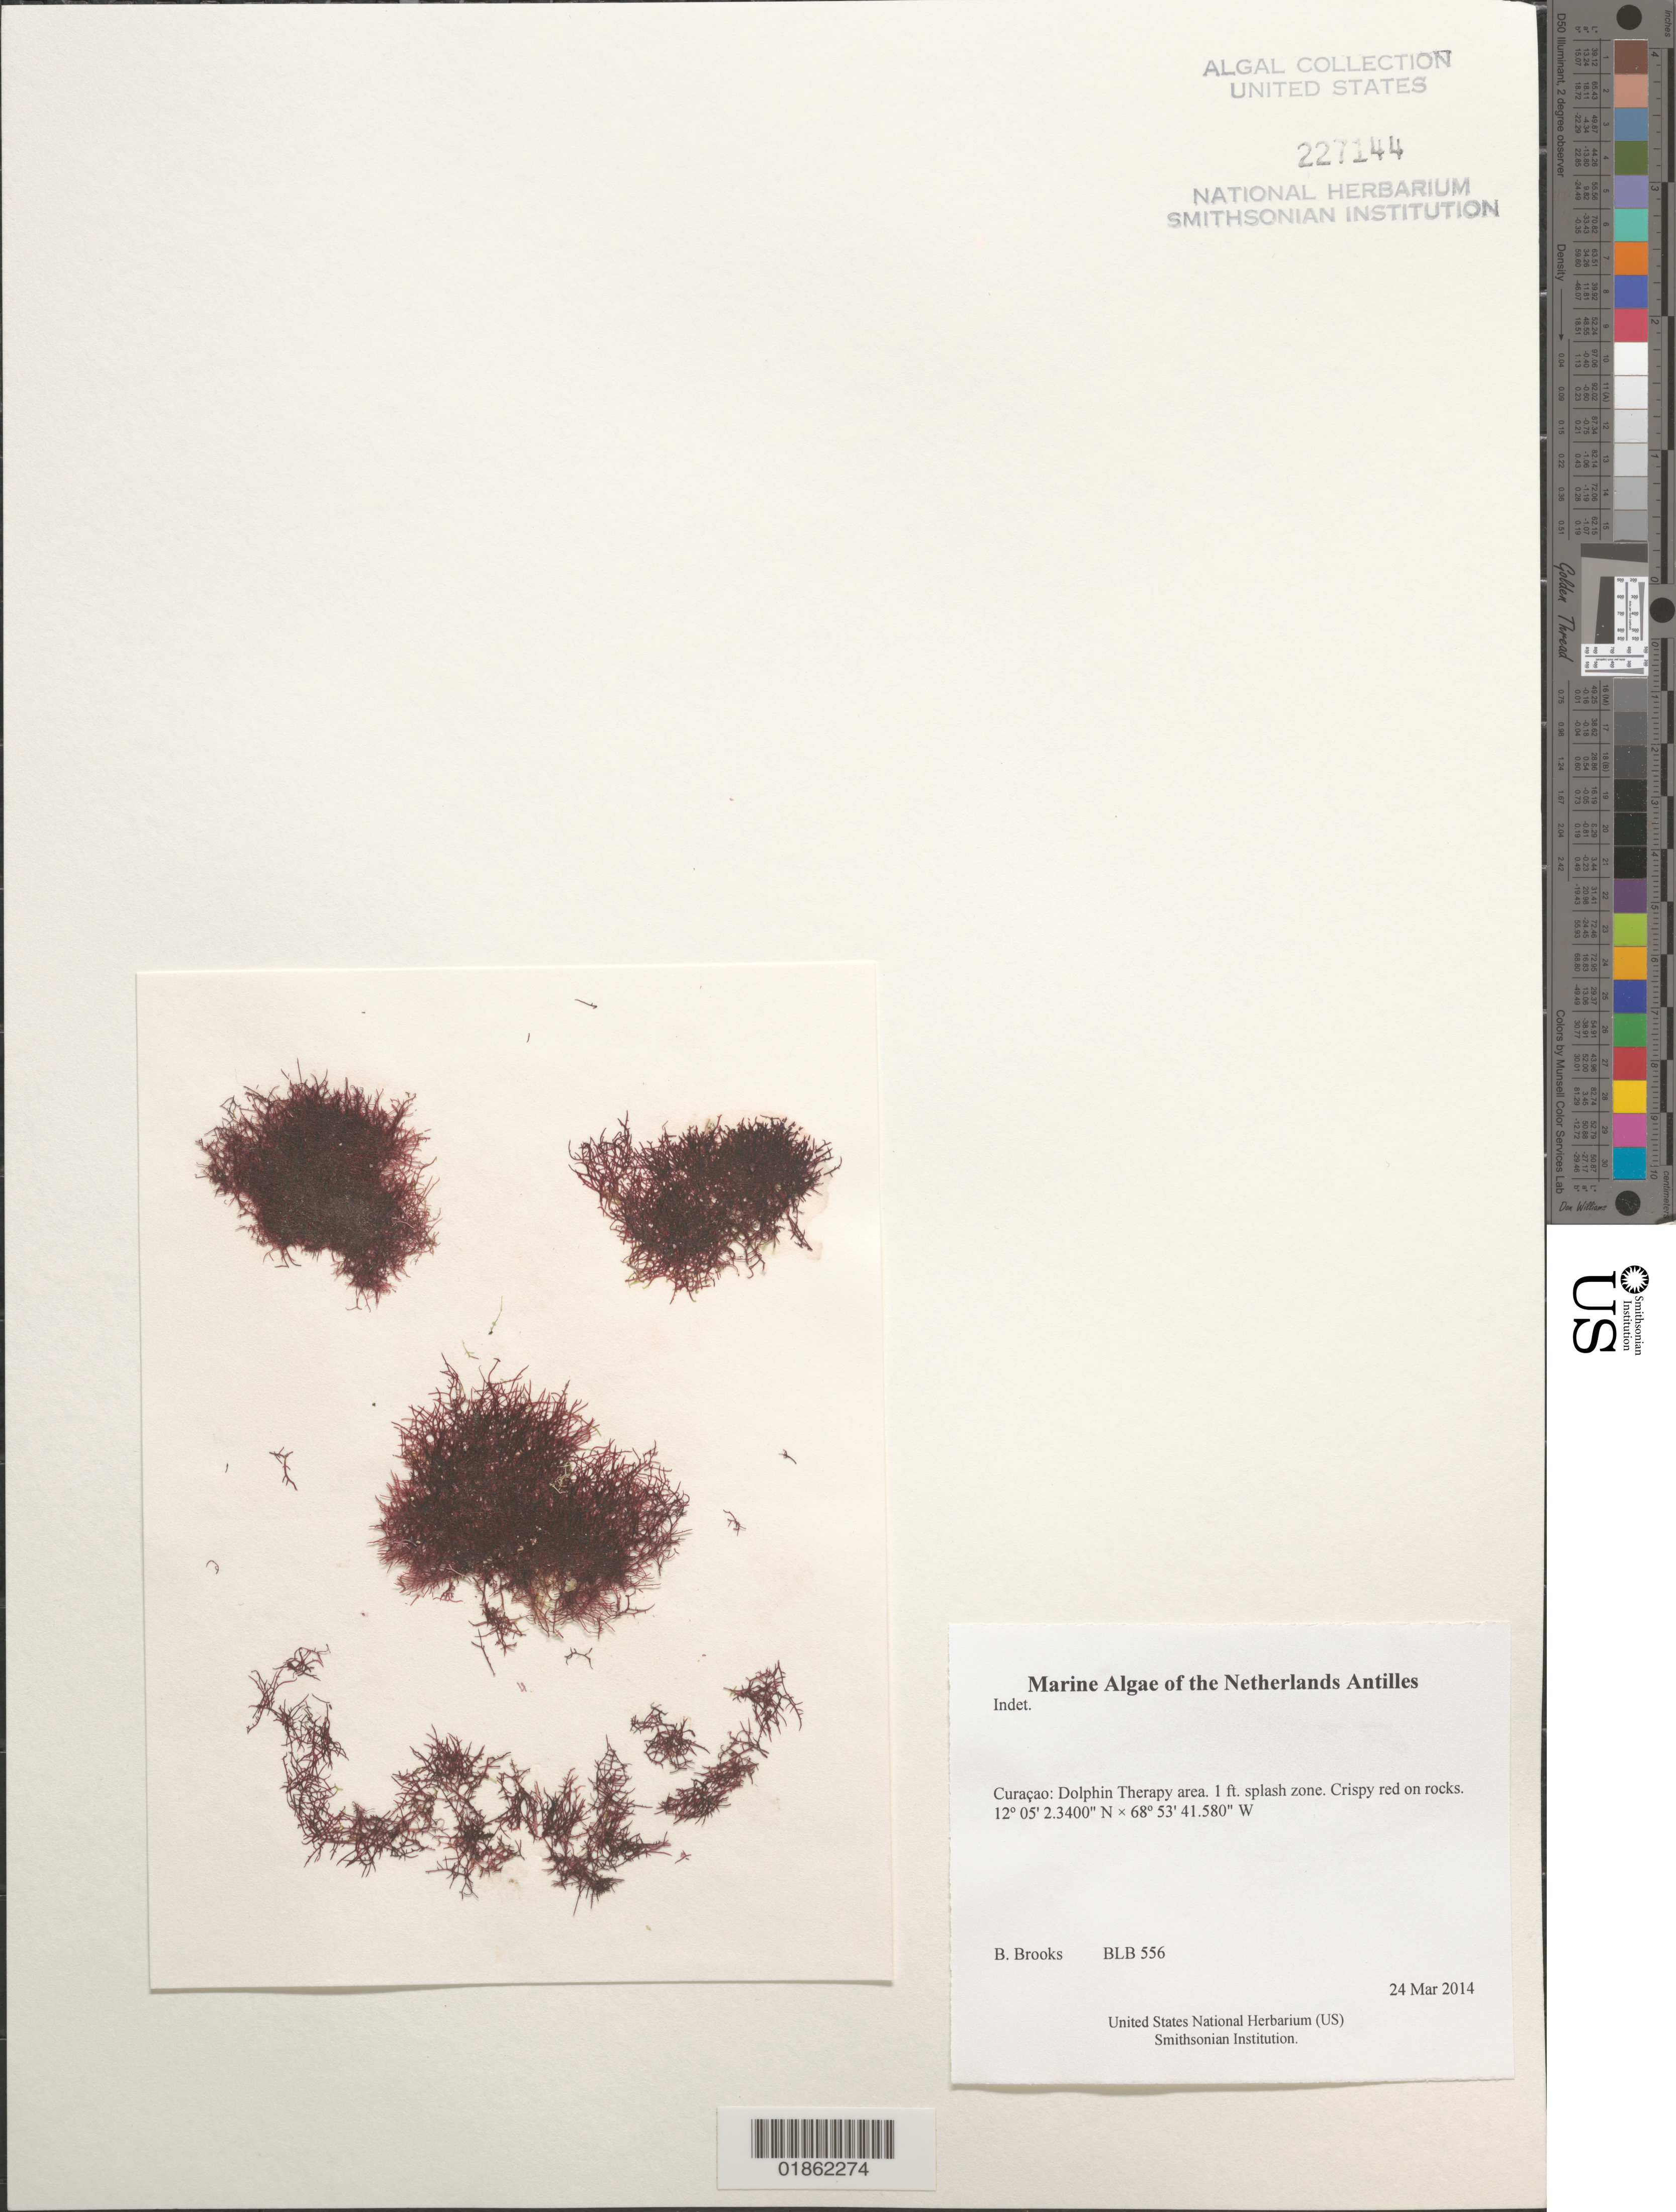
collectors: B. Brooks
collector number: BLB 556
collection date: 2014-03-24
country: Curaçao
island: Curaçao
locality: Dolphin Therapy area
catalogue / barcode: US 227144